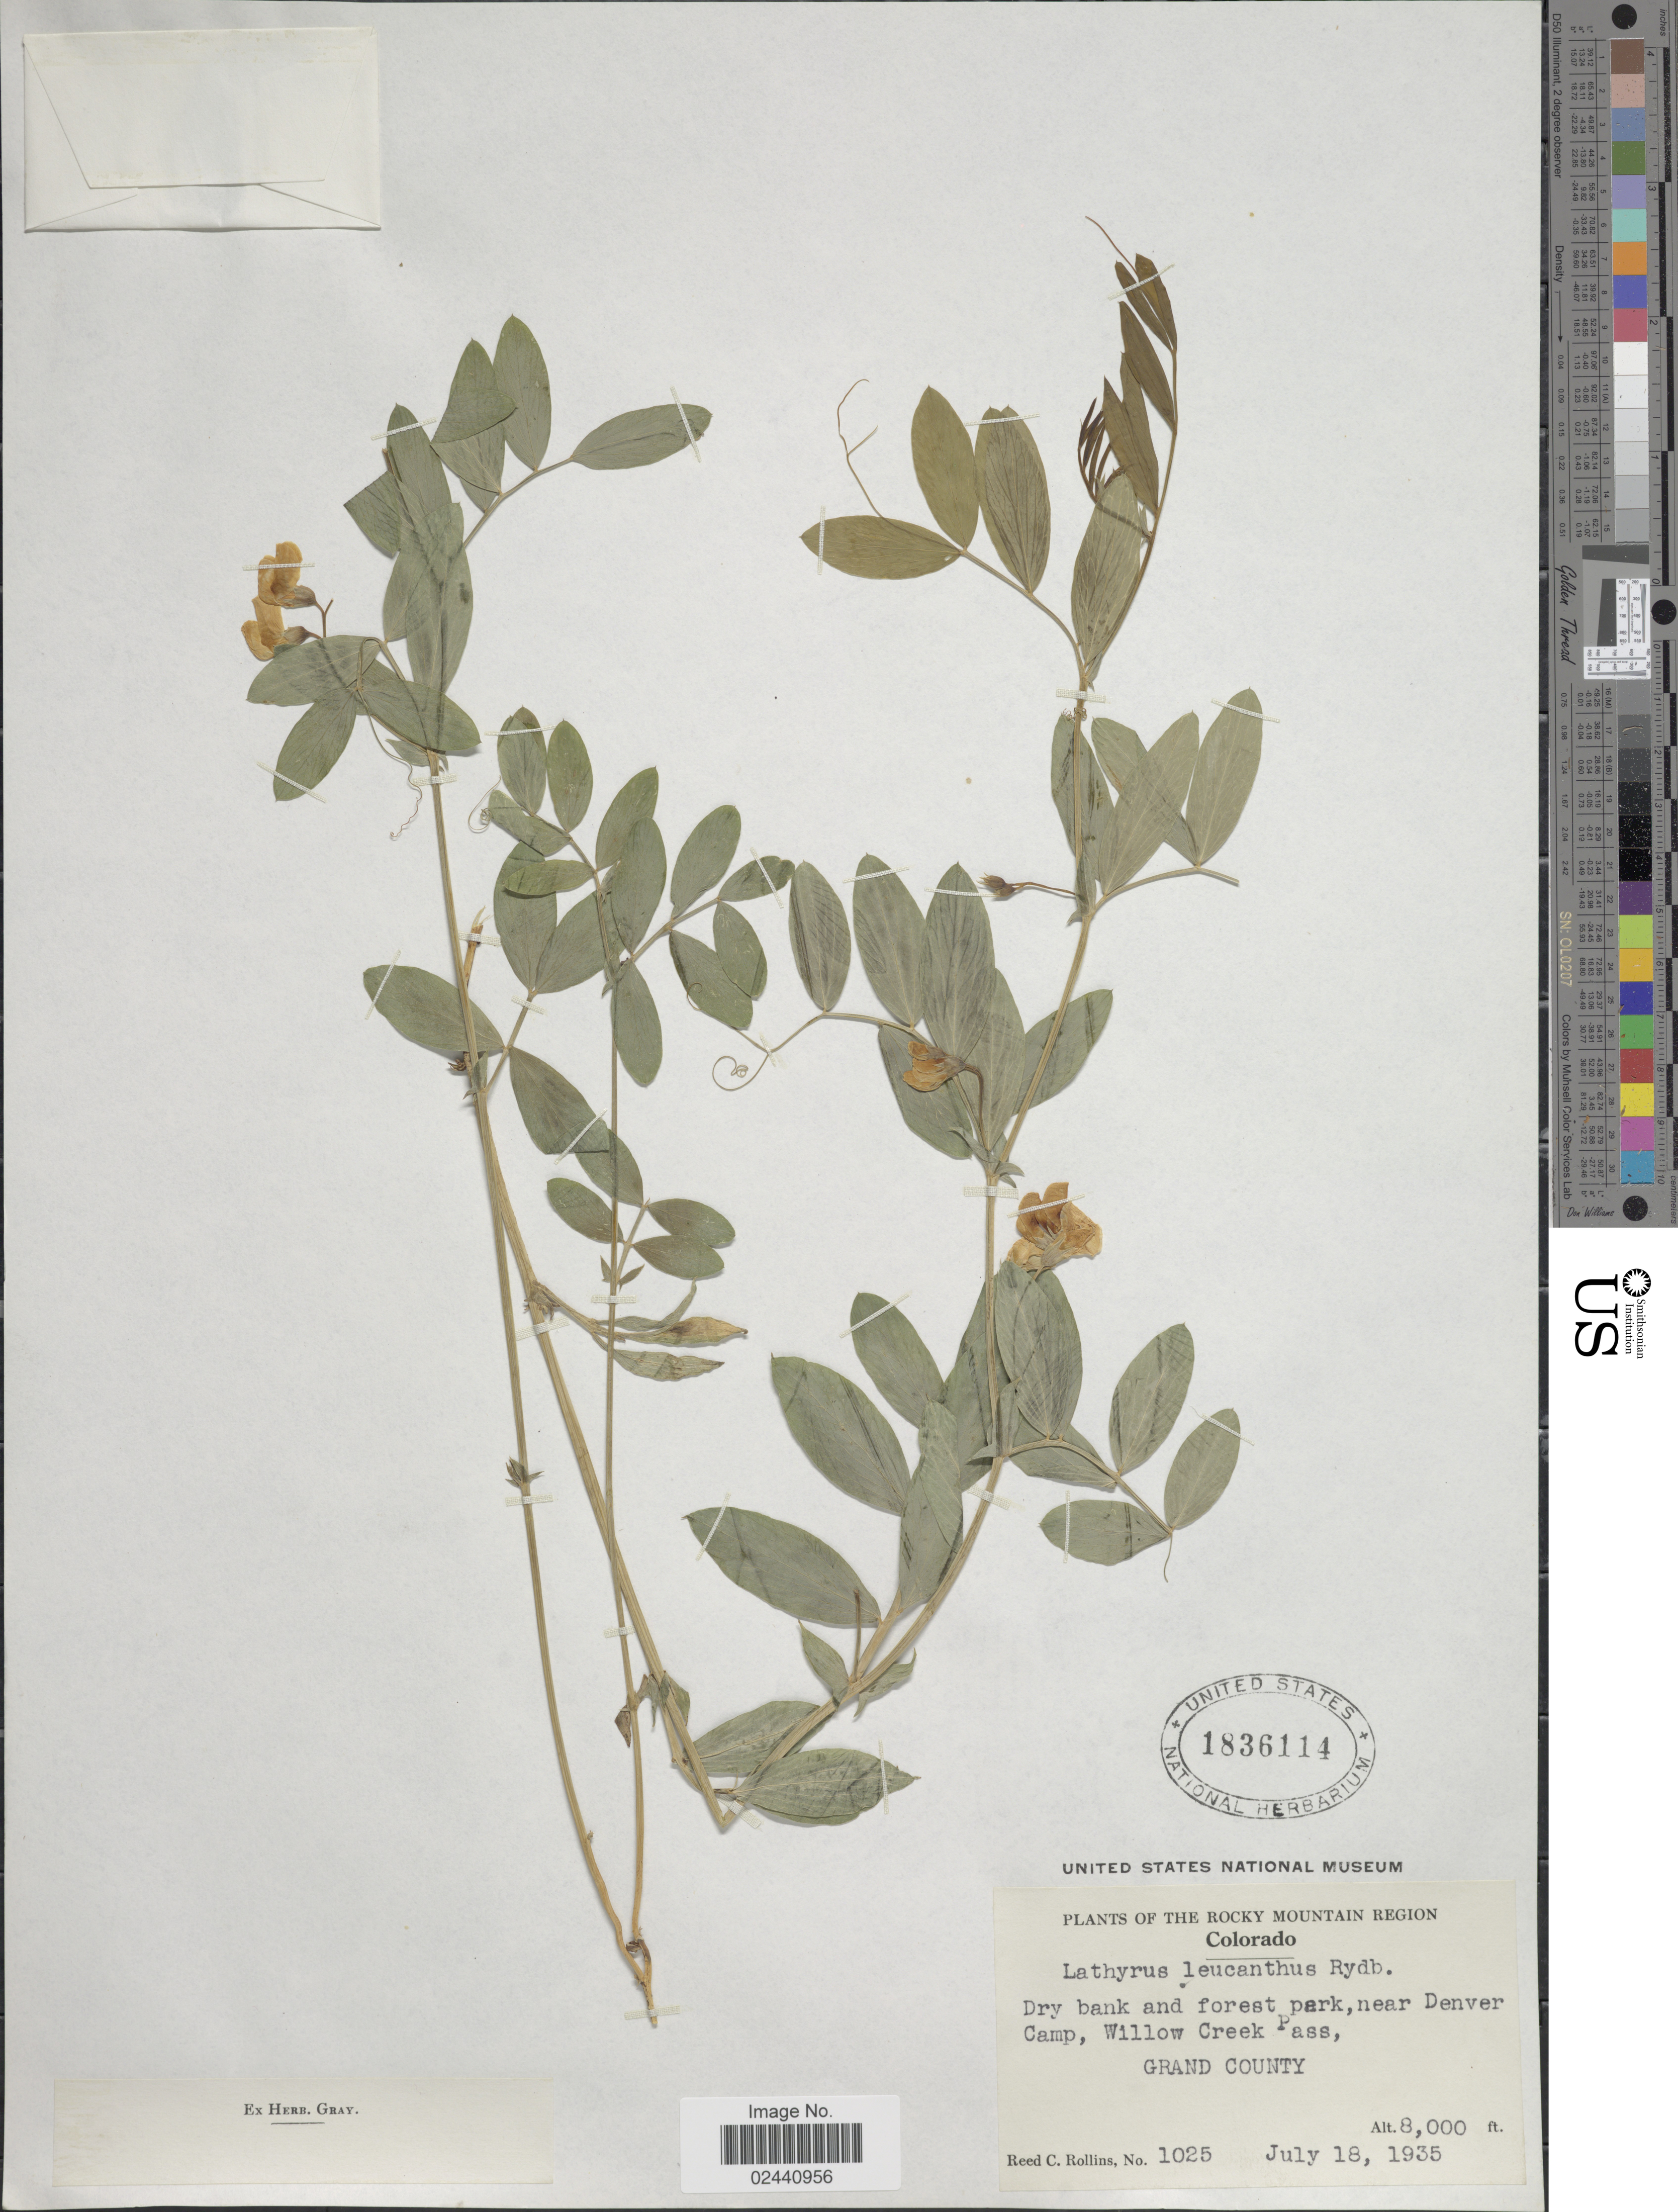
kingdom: Plantae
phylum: Tracheophyta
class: Magnoliopsida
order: Fabales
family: Fabaceae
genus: Lathyrus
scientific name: Lathyrus leucanthus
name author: Rydb.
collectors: R. C. Rollins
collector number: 1025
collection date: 1935-07-18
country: United States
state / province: Colorado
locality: Dry bank and forest park, near Denver Camp, Willow Creek Pass, Grand County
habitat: dry bank and forest park near camp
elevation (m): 2438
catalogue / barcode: US 1836114